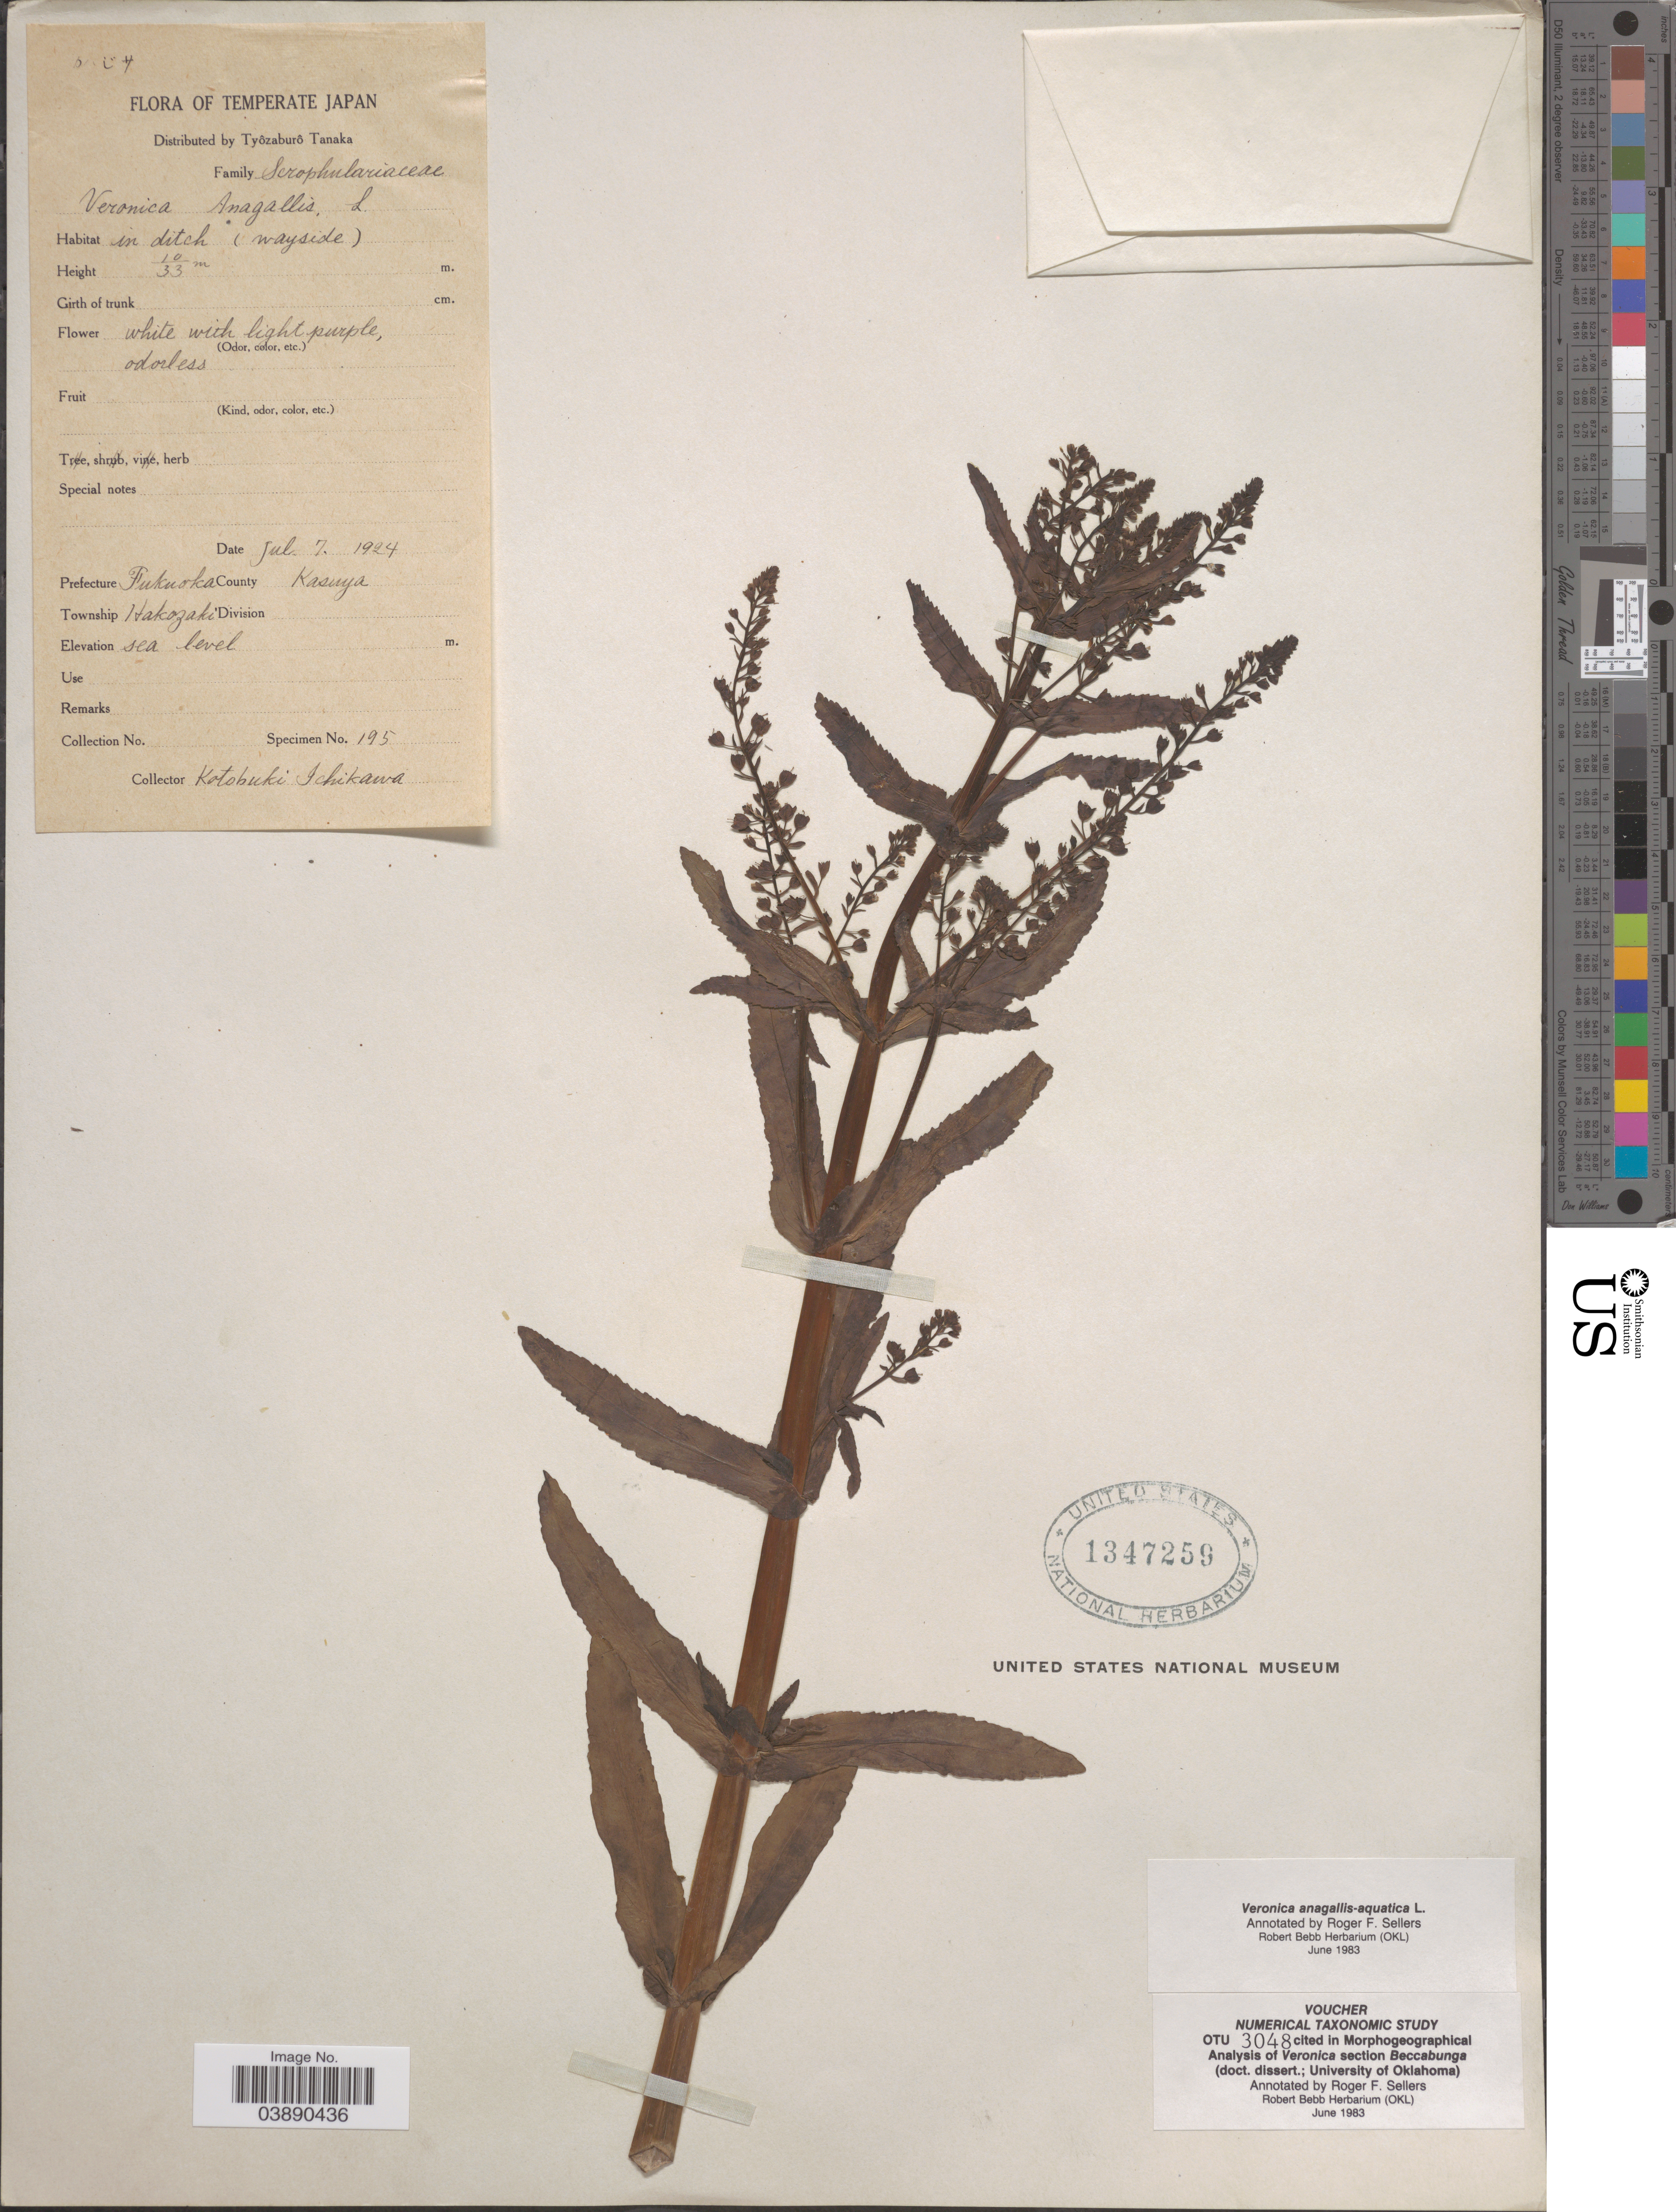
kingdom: Plantae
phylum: Tracheophyta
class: Magnoliopsida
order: Lamiales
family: Plantaginaceae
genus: Veronica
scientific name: Veronica undulata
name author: Wall.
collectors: K. Ichikawa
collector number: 195 ?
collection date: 1924-07-07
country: Japan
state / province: Hukuoka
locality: Temperate Japan. Prefecture Fukuoka. County Kasuya. Township Hakozaki.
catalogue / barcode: US 1347259